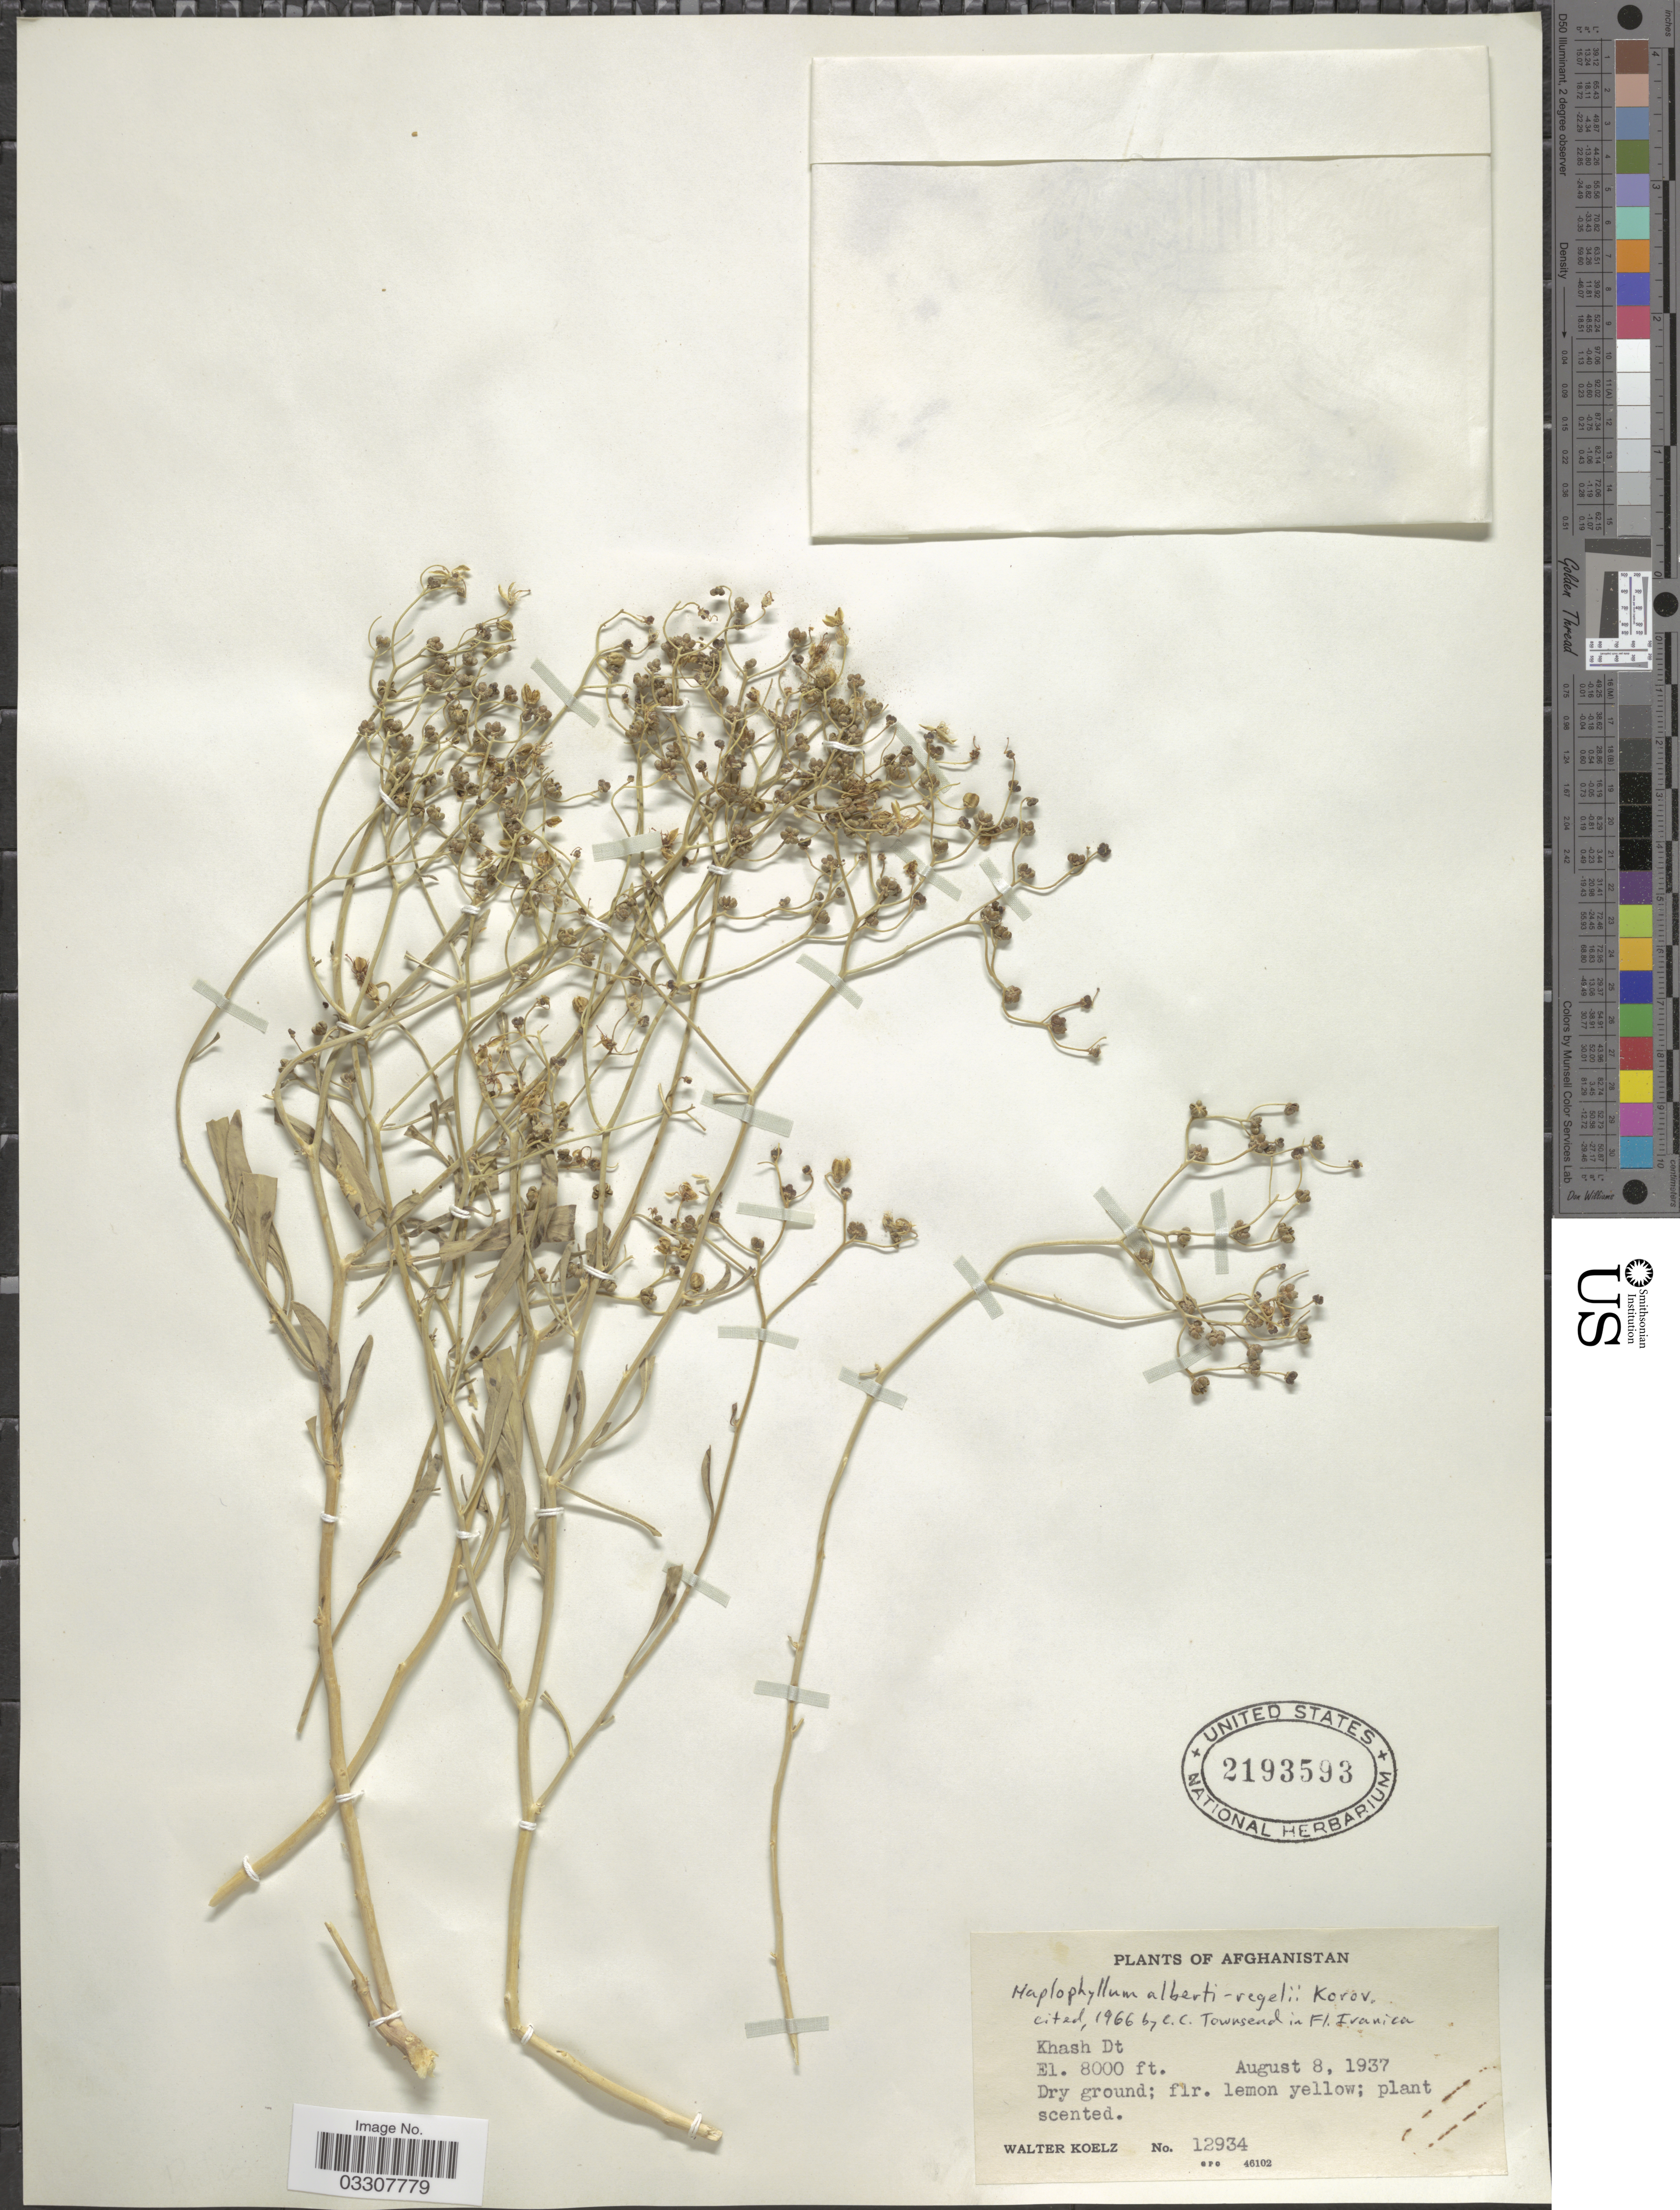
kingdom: Plantae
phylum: Tracheophyta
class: Magnoliopsida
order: Sapindales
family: Rutaceae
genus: Haplophyllum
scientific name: Haplophyllum alberti-regelii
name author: Korovin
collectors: W. N. Koelz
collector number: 12934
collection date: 1937-08-08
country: Afghanistan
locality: Khash Dt.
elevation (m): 2438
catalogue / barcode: US 2193593